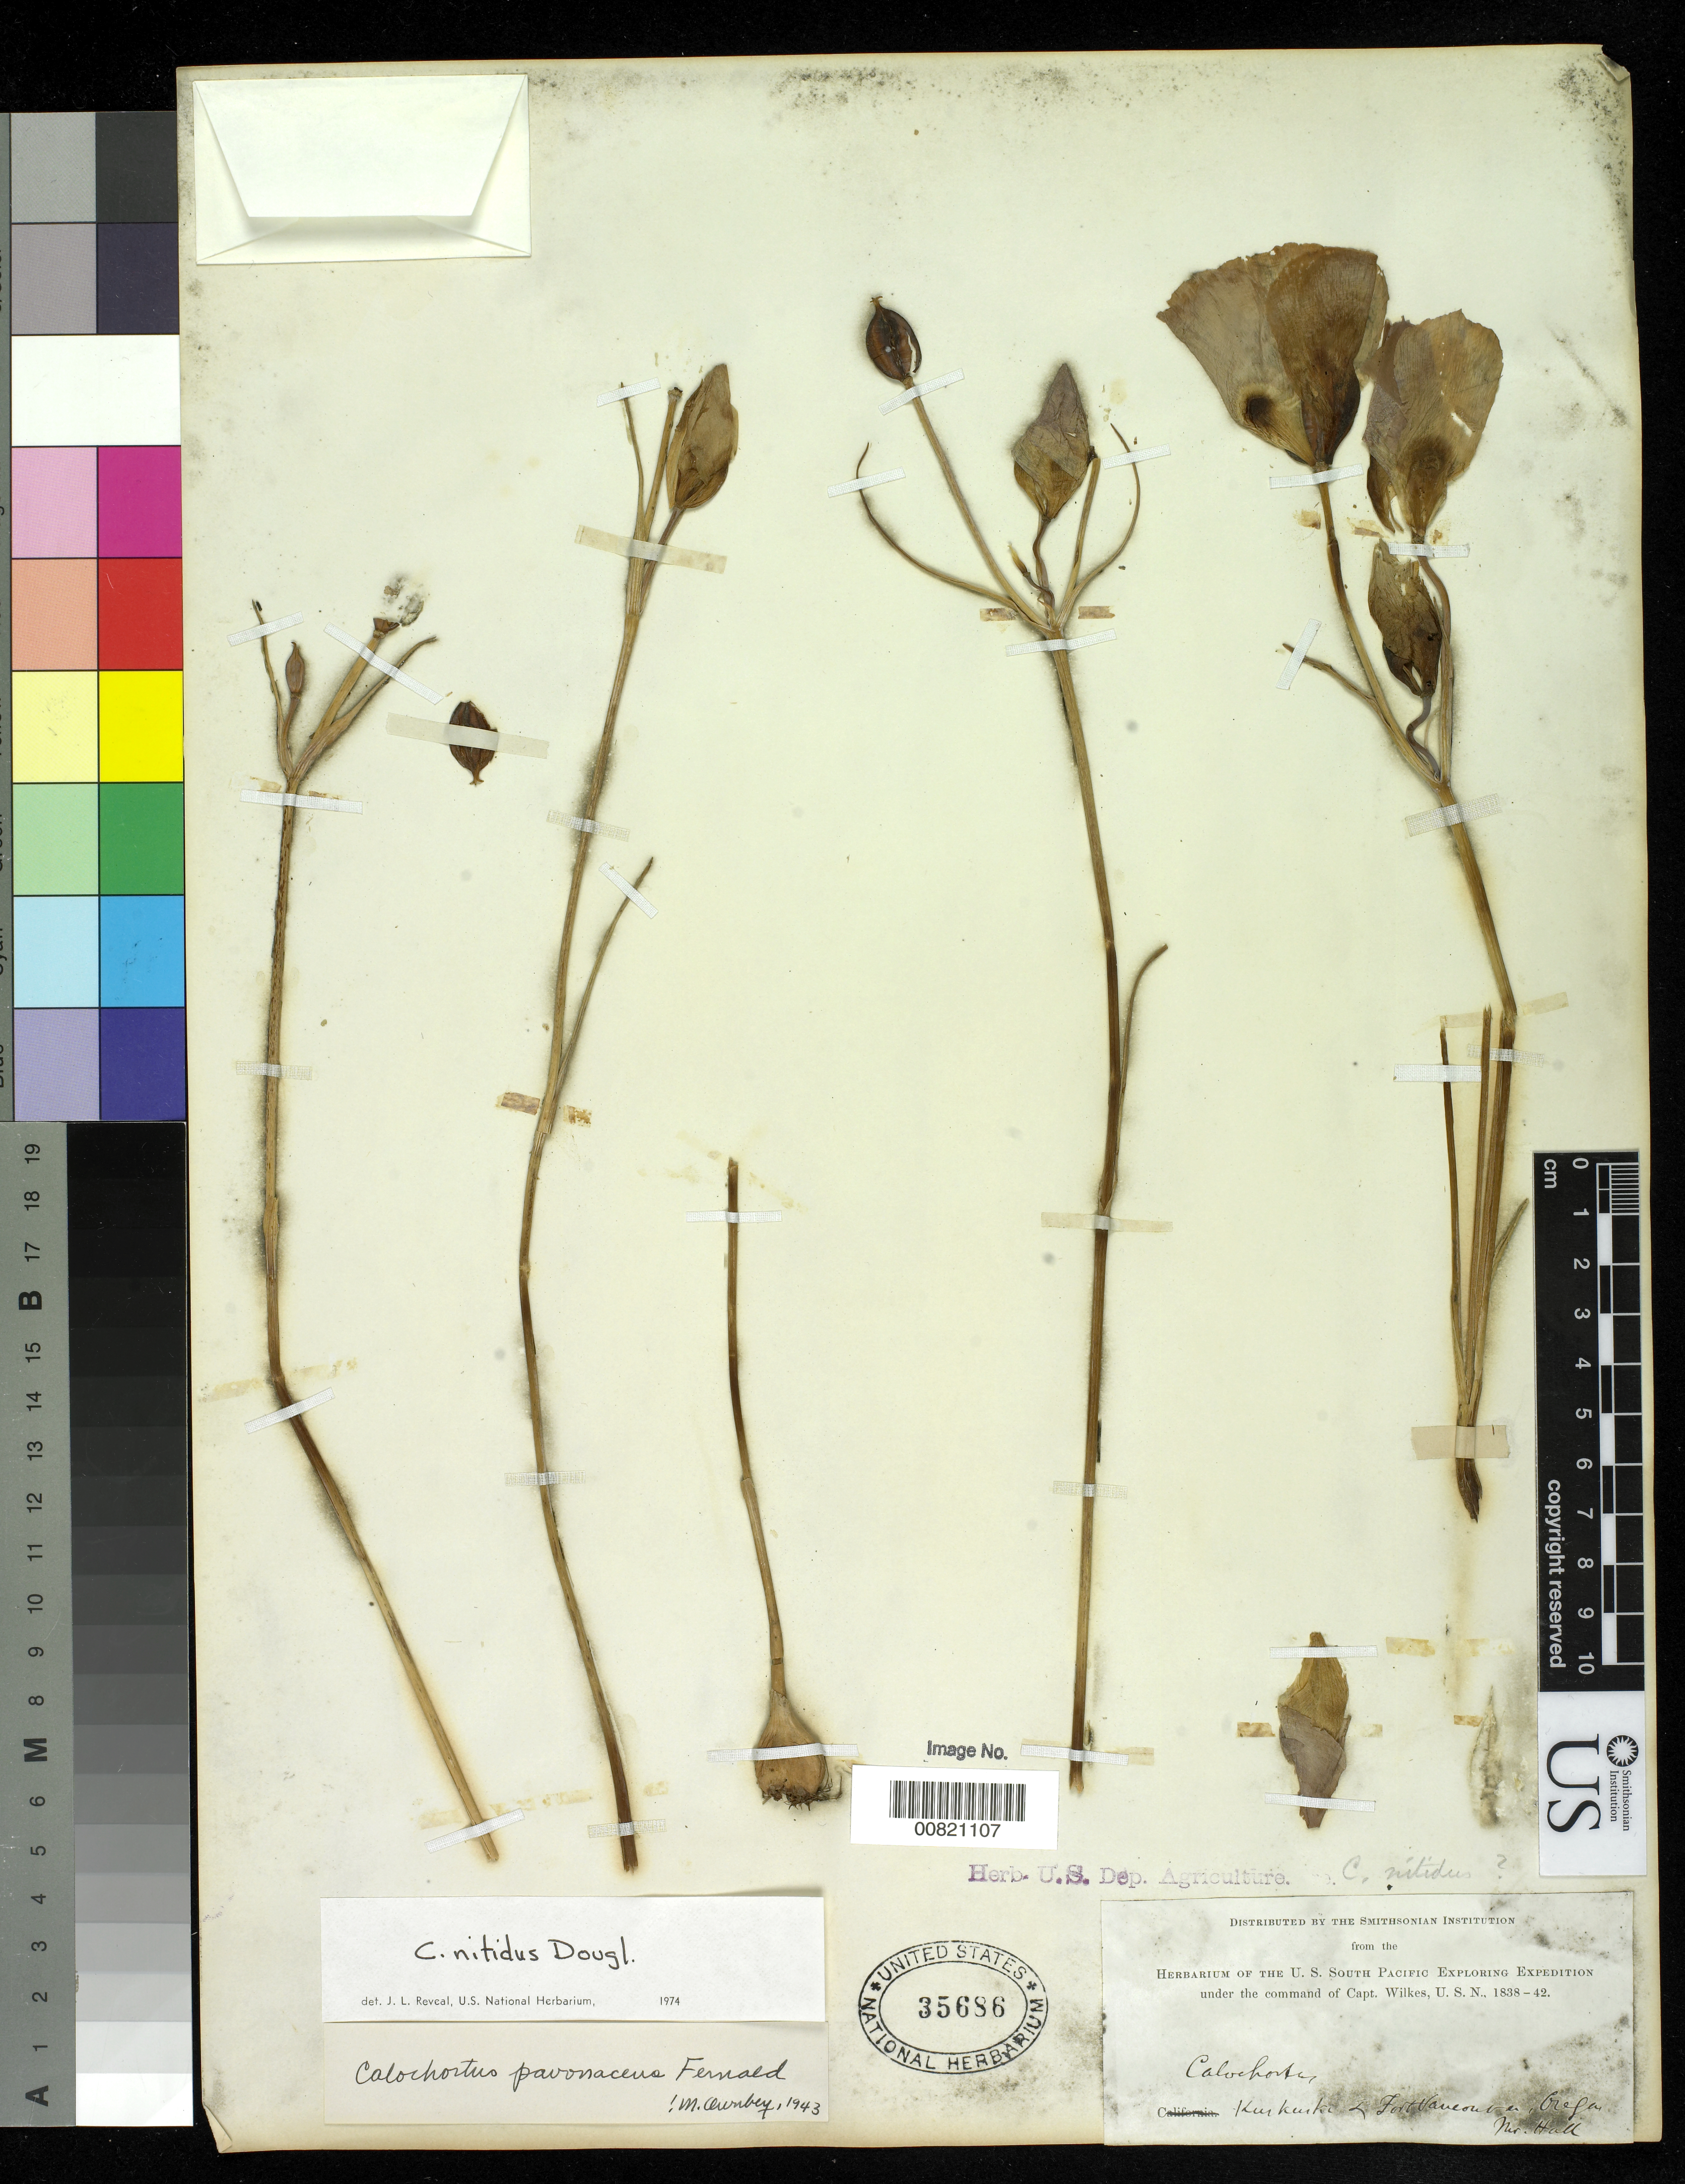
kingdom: Plantae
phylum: Tracheophyta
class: Liliopsida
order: Liliales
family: Liliaceae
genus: Calochortus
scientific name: Calochortus nitidus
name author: Douglas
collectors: -- Hall & Wilkes Explor. Exped.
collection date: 1838/1842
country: United States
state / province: Washington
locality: Kuskuski [Kurkurki?] & Fort Vancouver, Oregon [Fort Vancouver is now in Washington]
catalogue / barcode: US 35686